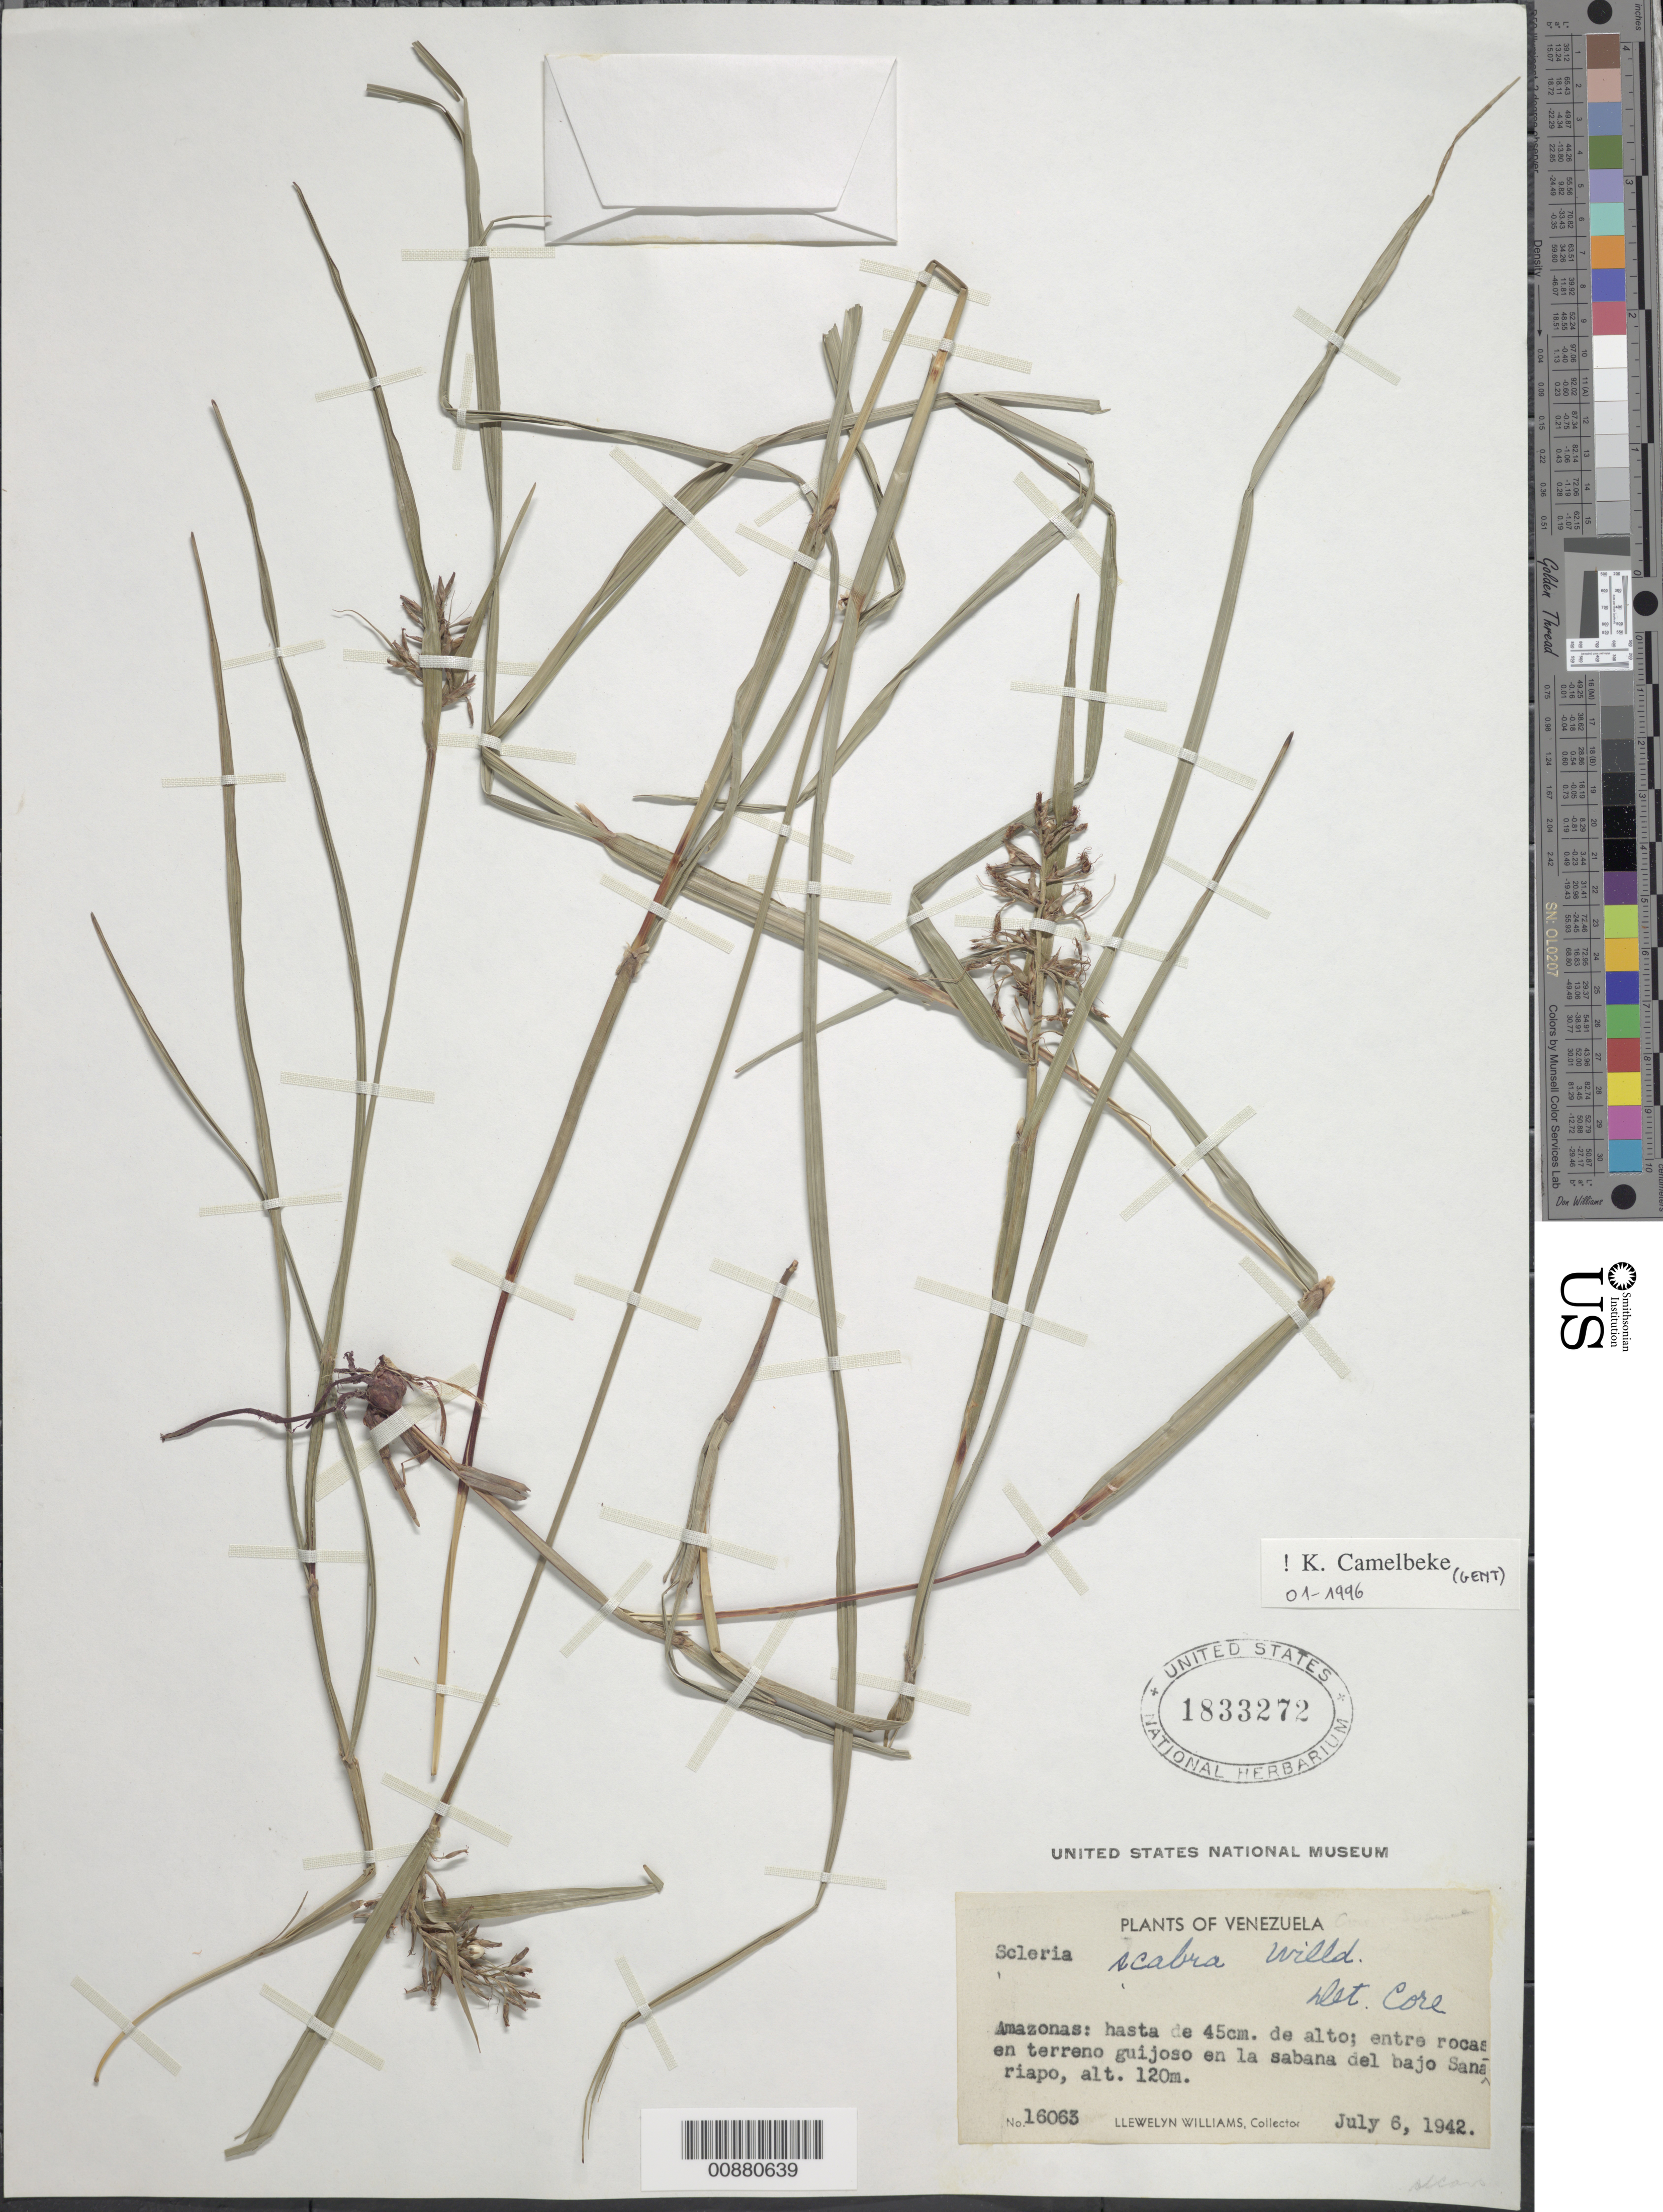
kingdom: Plantae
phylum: Tracheophyta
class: Liliopsida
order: Poales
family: Cyperaceae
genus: Scleria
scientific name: Scleria scabra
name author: Willd.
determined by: Camelbeke, K.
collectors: Ll. Williams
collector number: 16063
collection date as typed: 6-Jul-42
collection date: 1942-07-06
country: Venezuela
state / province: Amazonas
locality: Sanariapo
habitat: Entre rocas en terreno guijoso en la sabana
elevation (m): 120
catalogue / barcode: US 1833272